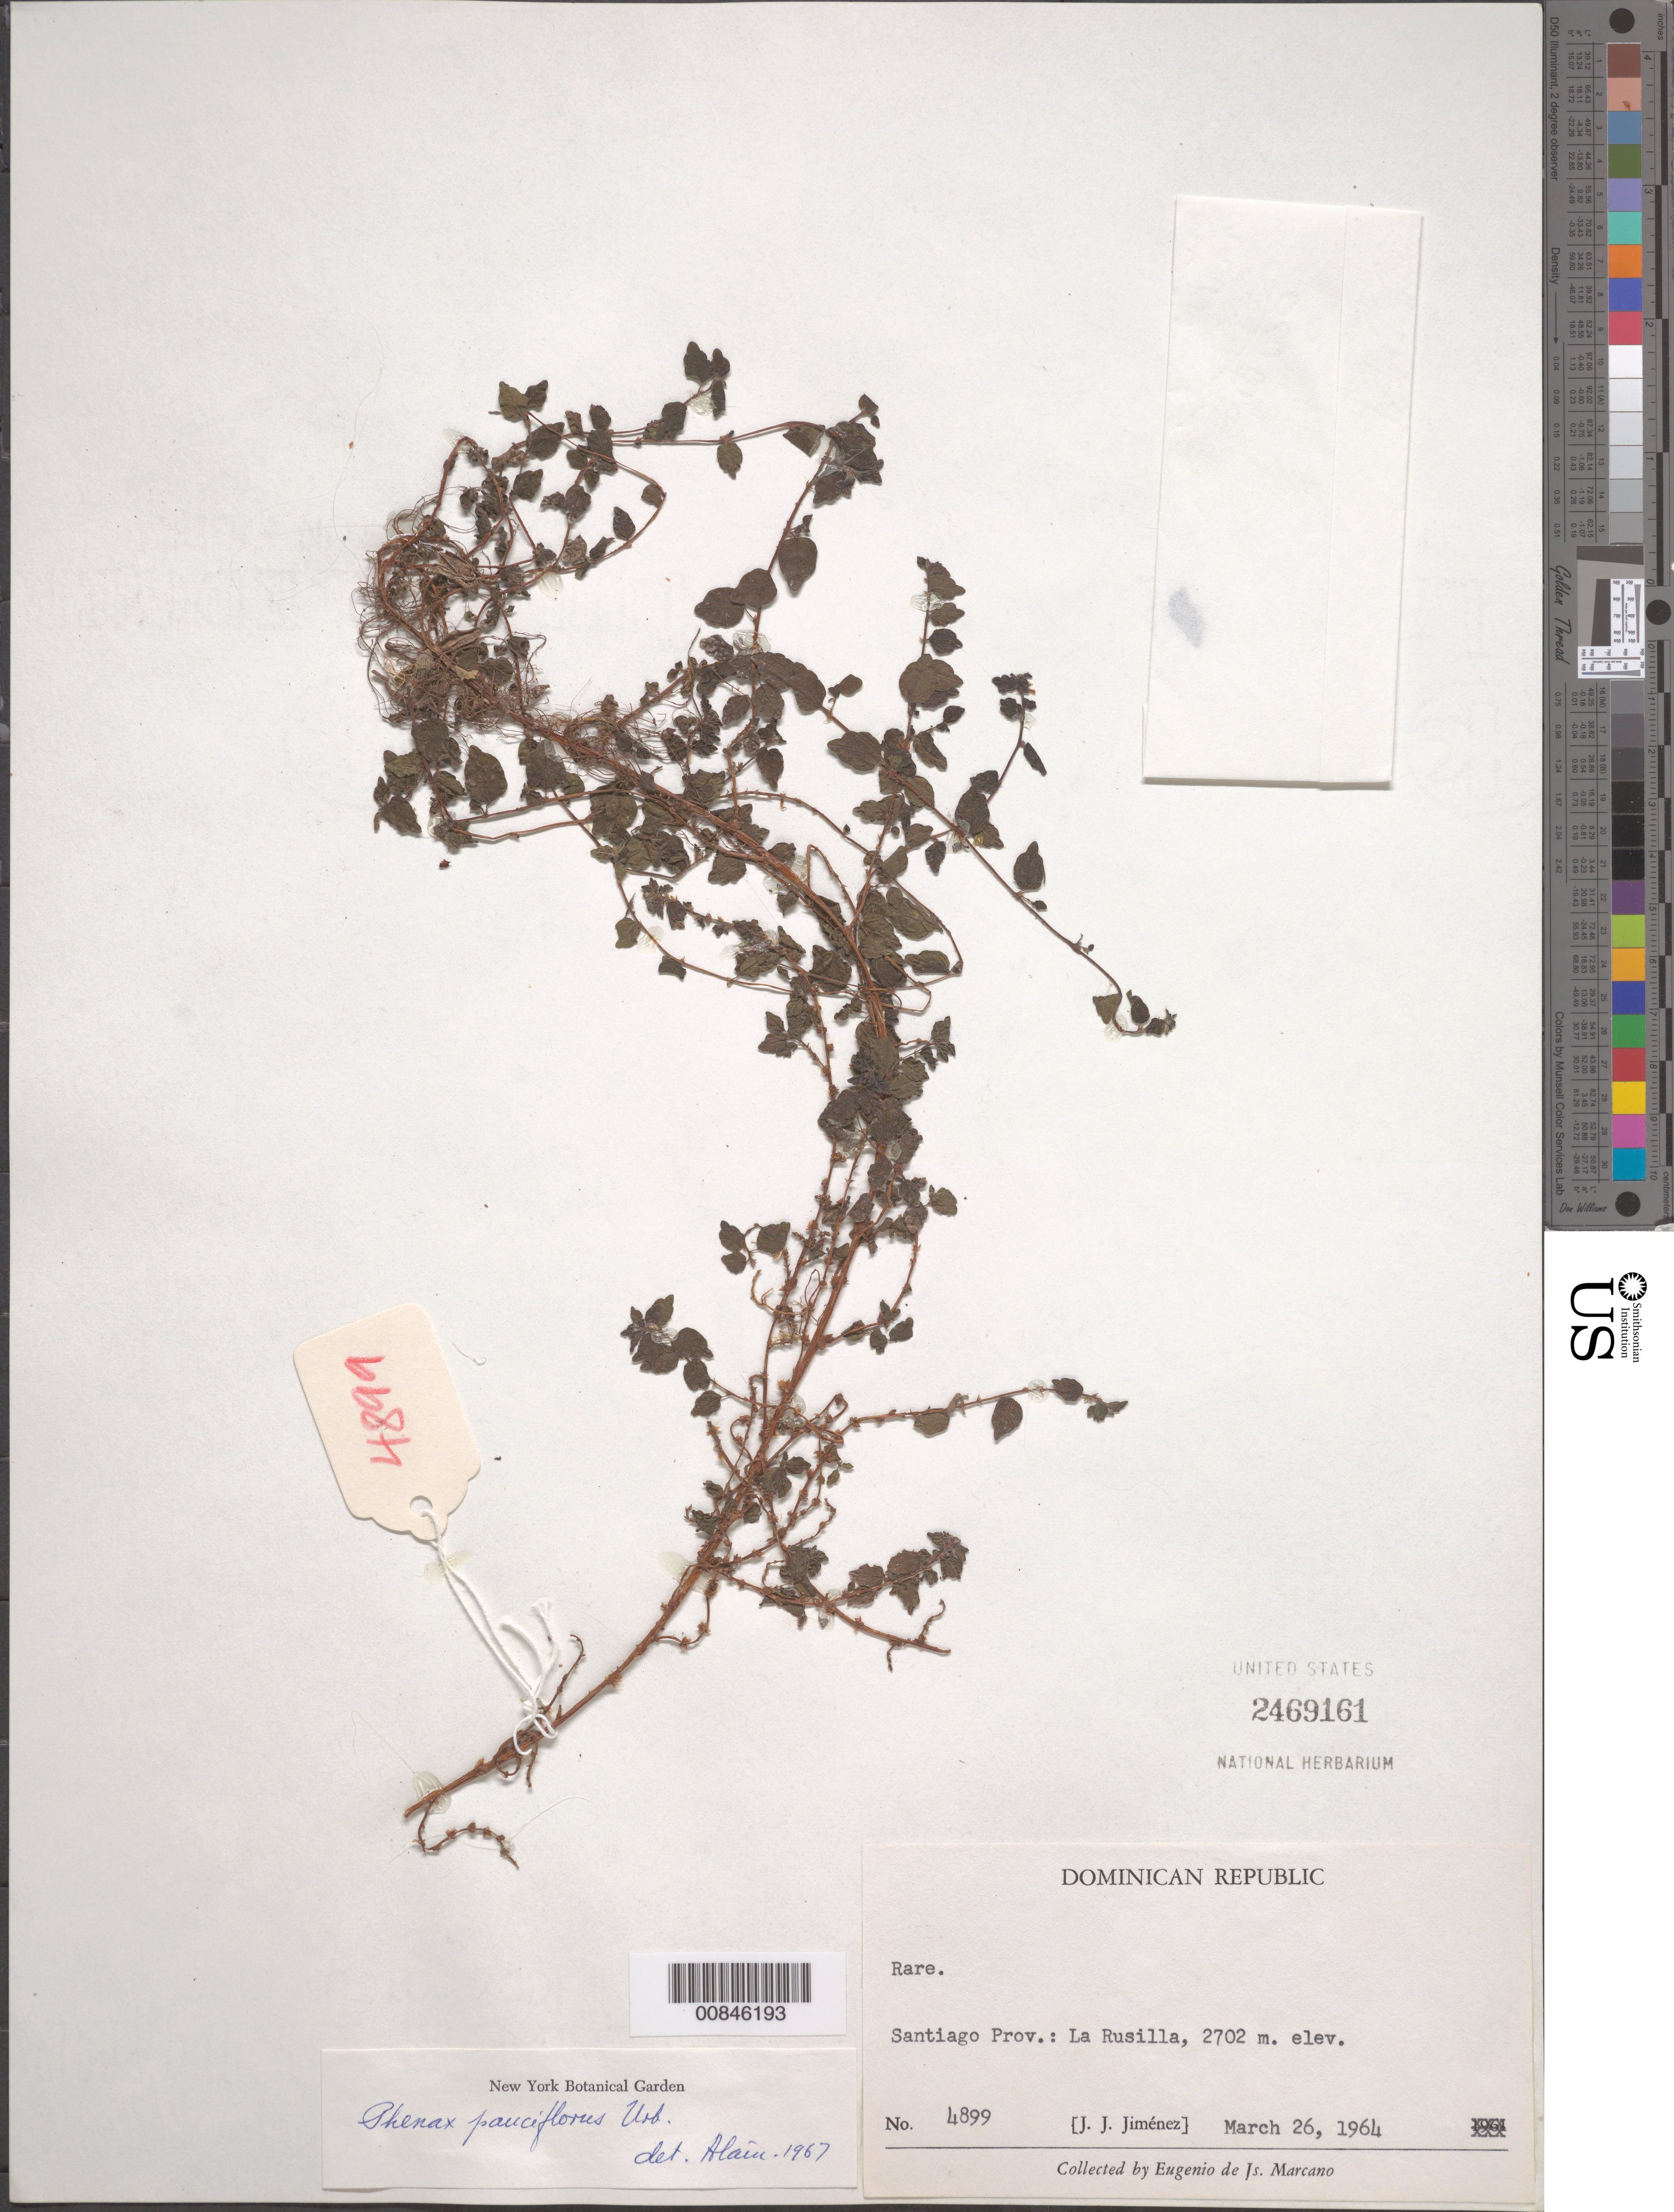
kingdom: Plantae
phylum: Tracheophyta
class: Magnoliopsida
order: Rosales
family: Urticaceae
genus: Phenax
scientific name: Phenax pauciflorus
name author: Urb.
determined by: Liogier, Alain H.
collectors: J. J. Jiménez & E. J. Marcano F.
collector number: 4899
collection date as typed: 26 Mar 1964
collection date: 1964-03-26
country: Dominican Republic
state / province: Santiago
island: Hispaniola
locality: La Rusilla.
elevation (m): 2702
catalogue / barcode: US 2469161